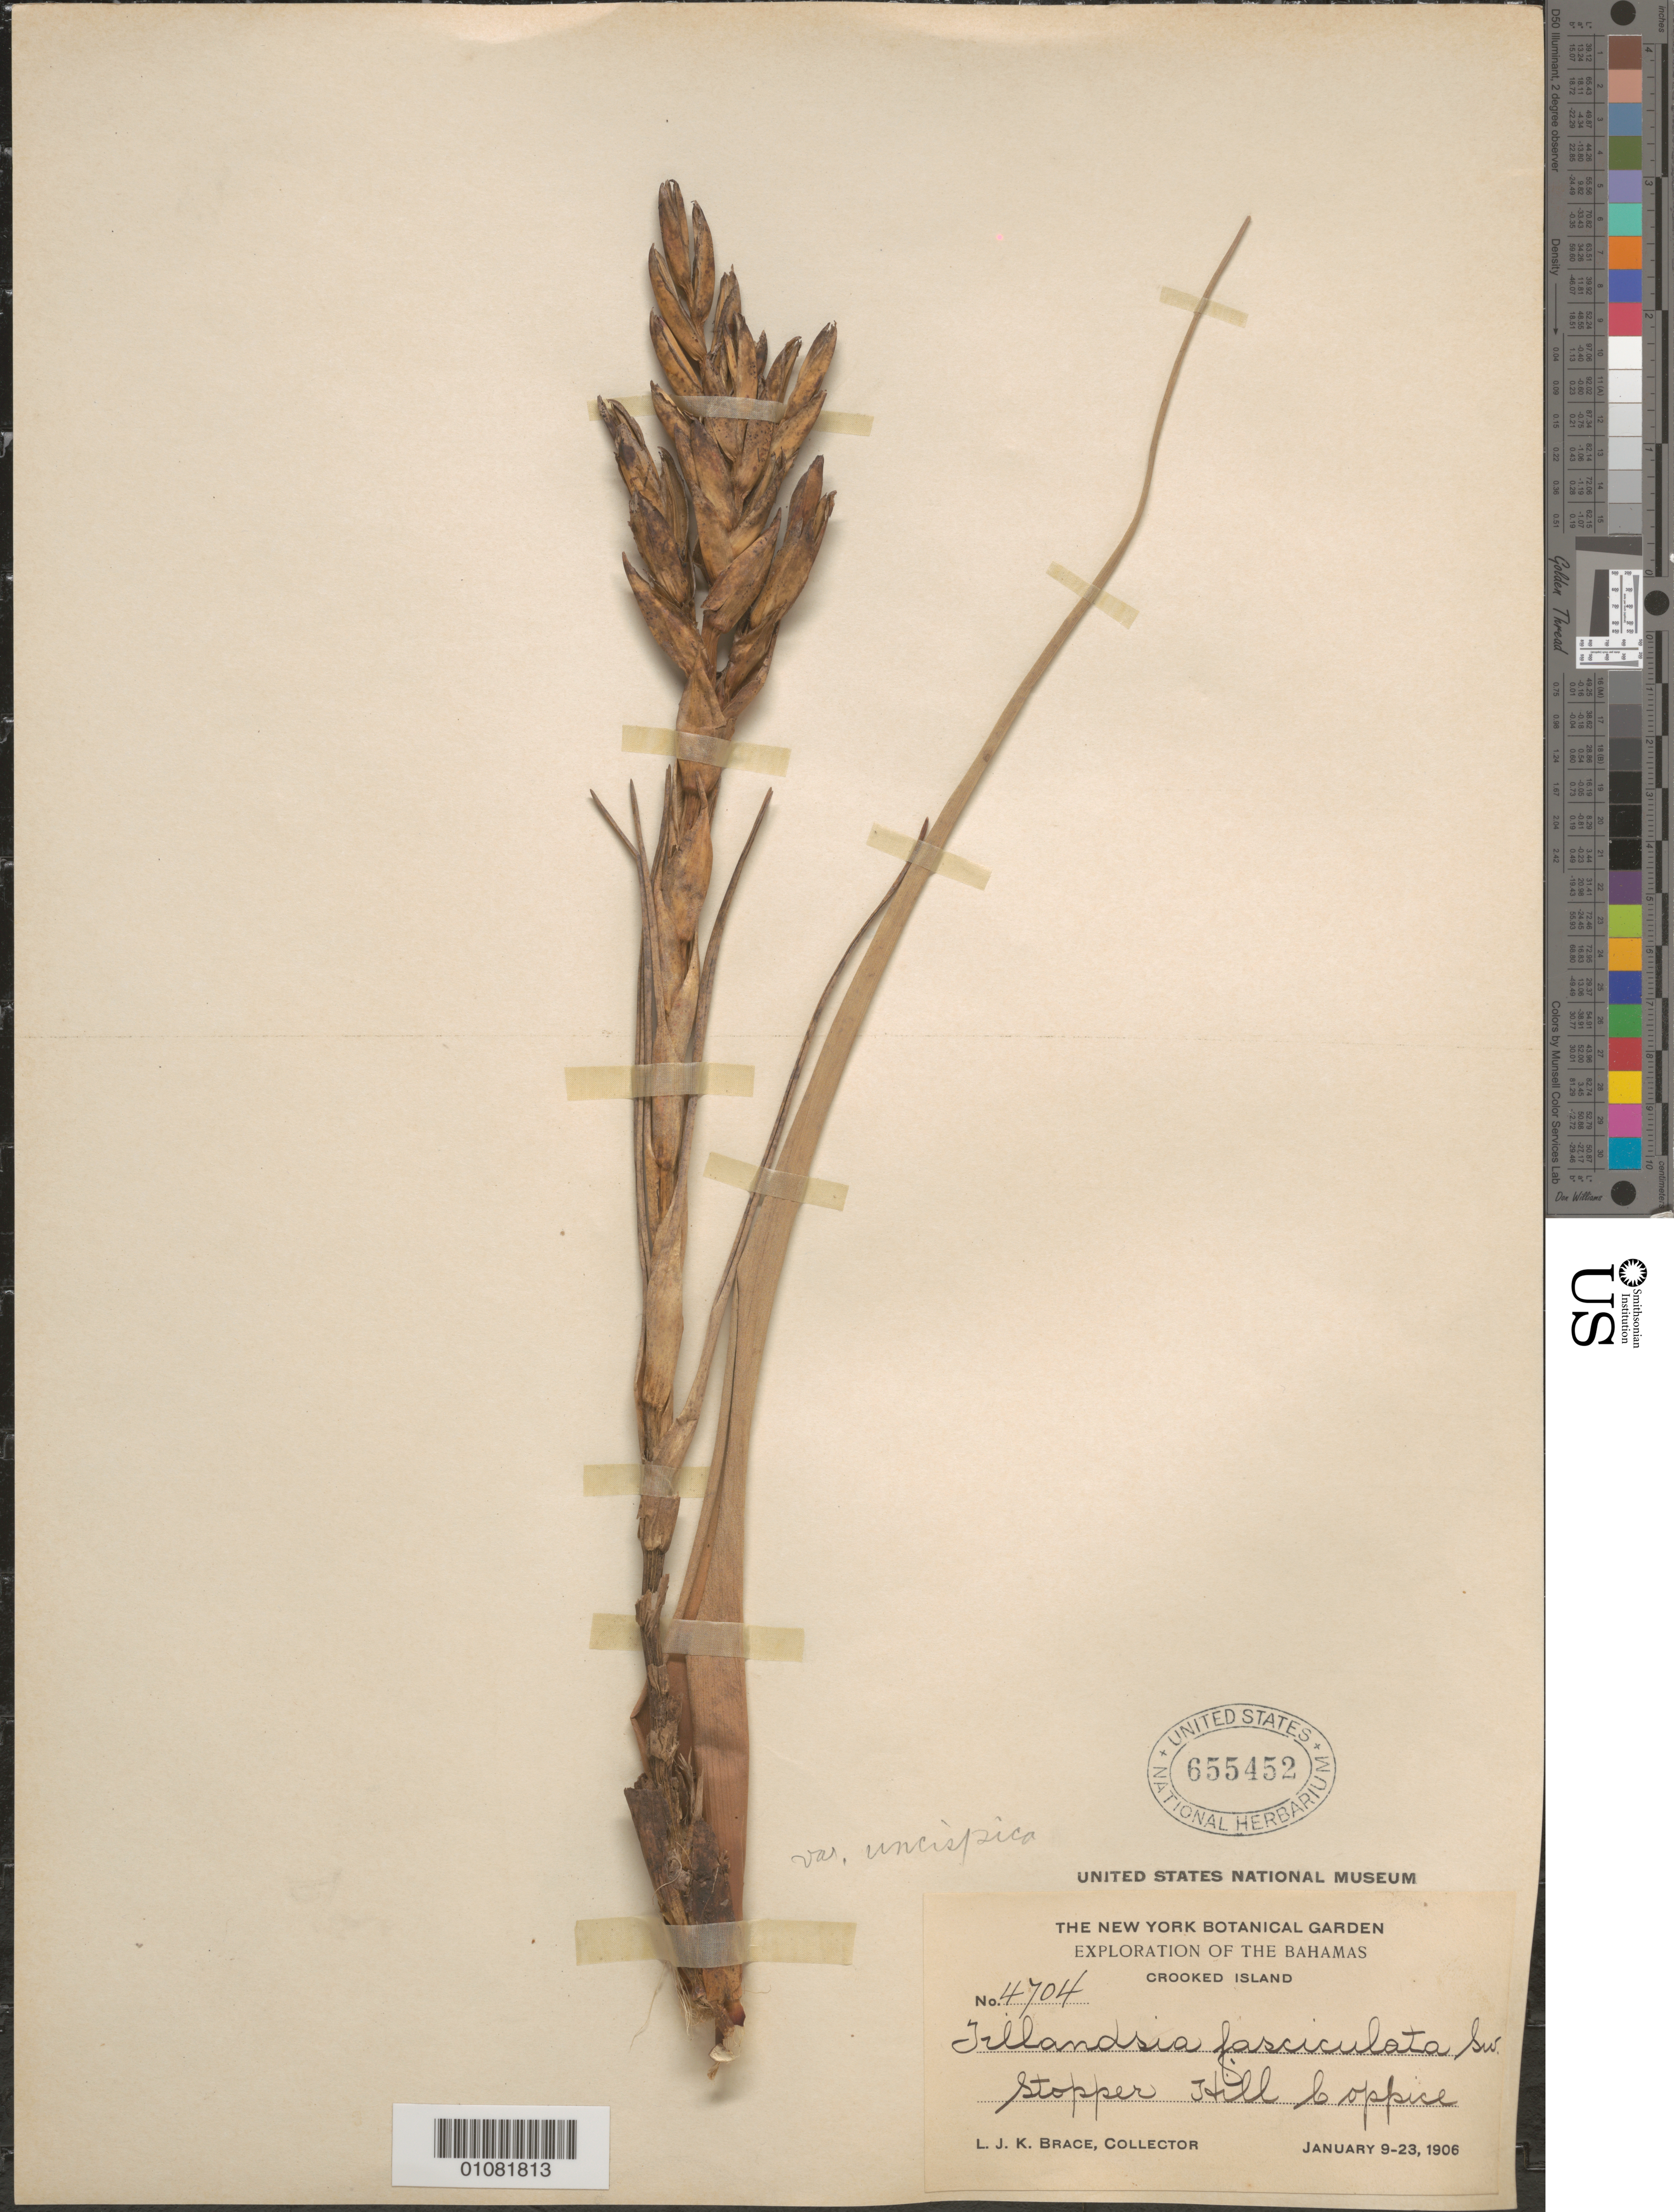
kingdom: Plantae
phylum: Tracheophyta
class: Liliopsida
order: Poales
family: Bromeliaceae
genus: Tillandsia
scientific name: Tillandsia fasciculata var. fasciculata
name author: Sw.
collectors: L. J. K. Brace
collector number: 4704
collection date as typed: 09 Jan 1906 to 23 Jan 1906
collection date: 1906-01-09/1906-01-23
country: Bahamas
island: Crooked I.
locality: Stopper Hill coppice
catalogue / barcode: US 655452